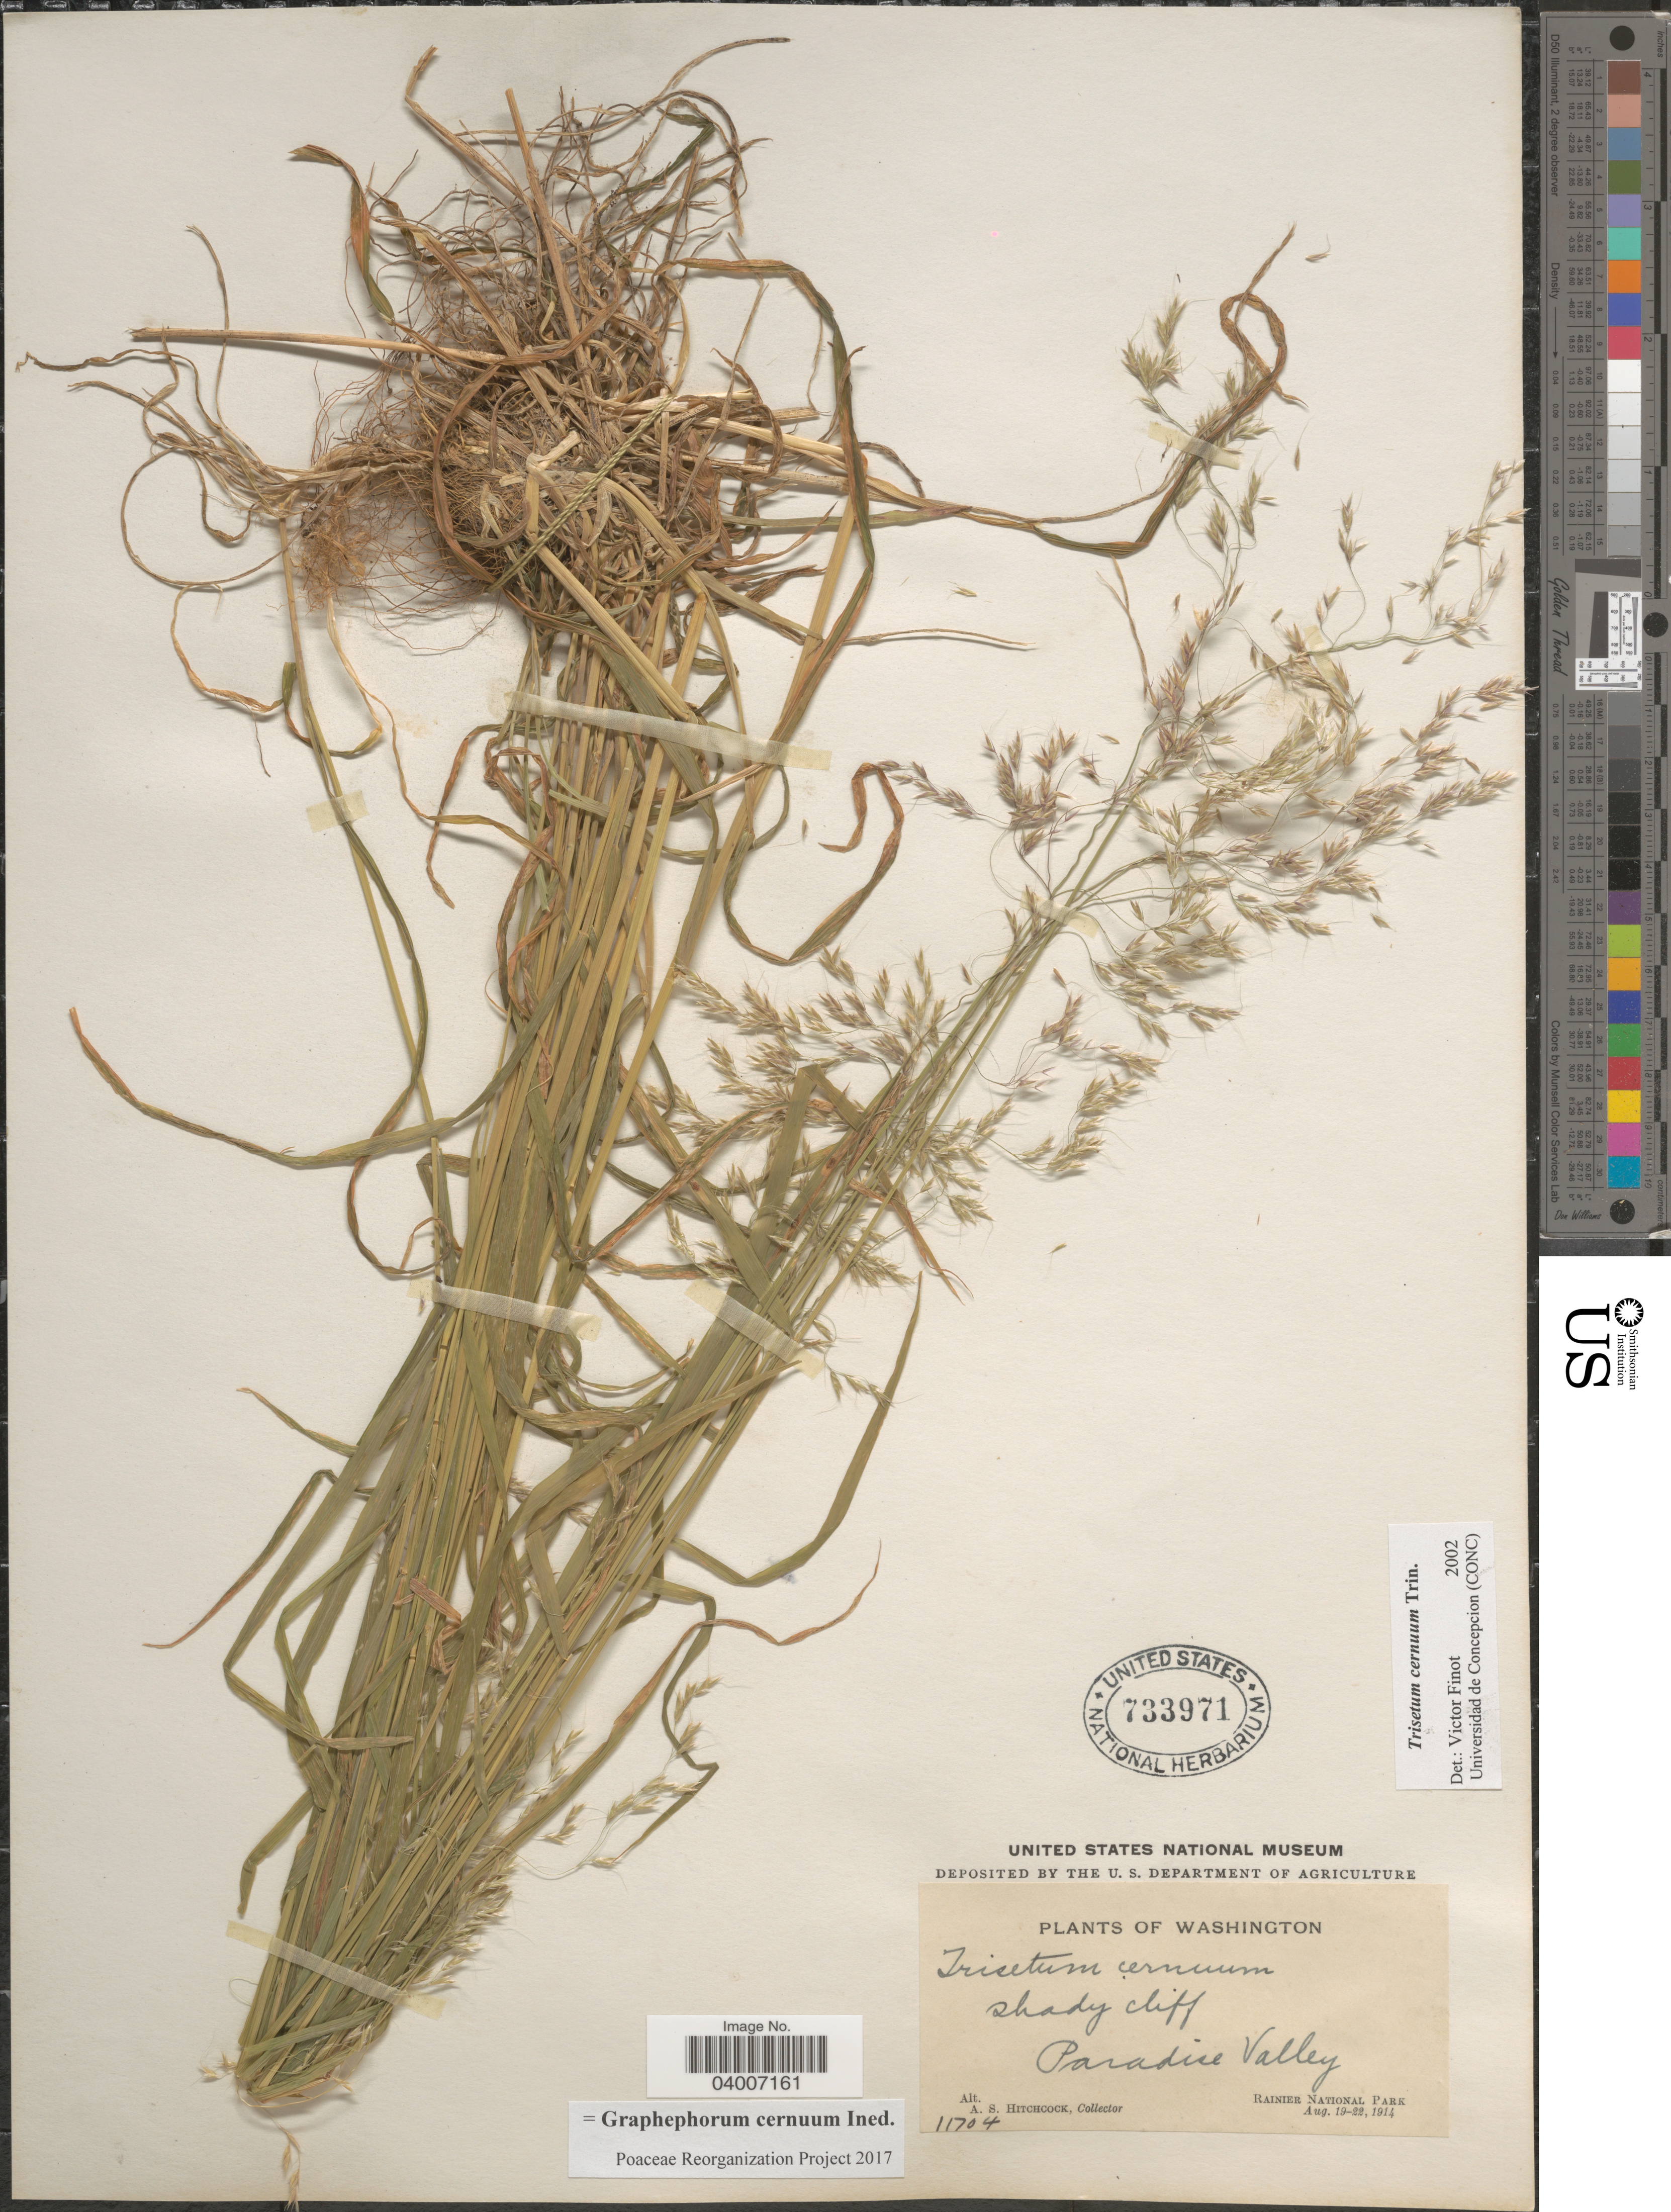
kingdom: Plantae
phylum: Tracheophyta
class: Liliopsida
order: Poales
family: Poaceae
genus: Graphephorum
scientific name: Graphephorum cernuum ined.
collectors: A. S. Hitchcock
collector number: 11704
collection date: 1914-08-19/1914-08-22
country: United States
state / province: Washington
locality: Shady cliff. Paradise Valley. Rainier National Park.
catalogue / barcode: US 733971